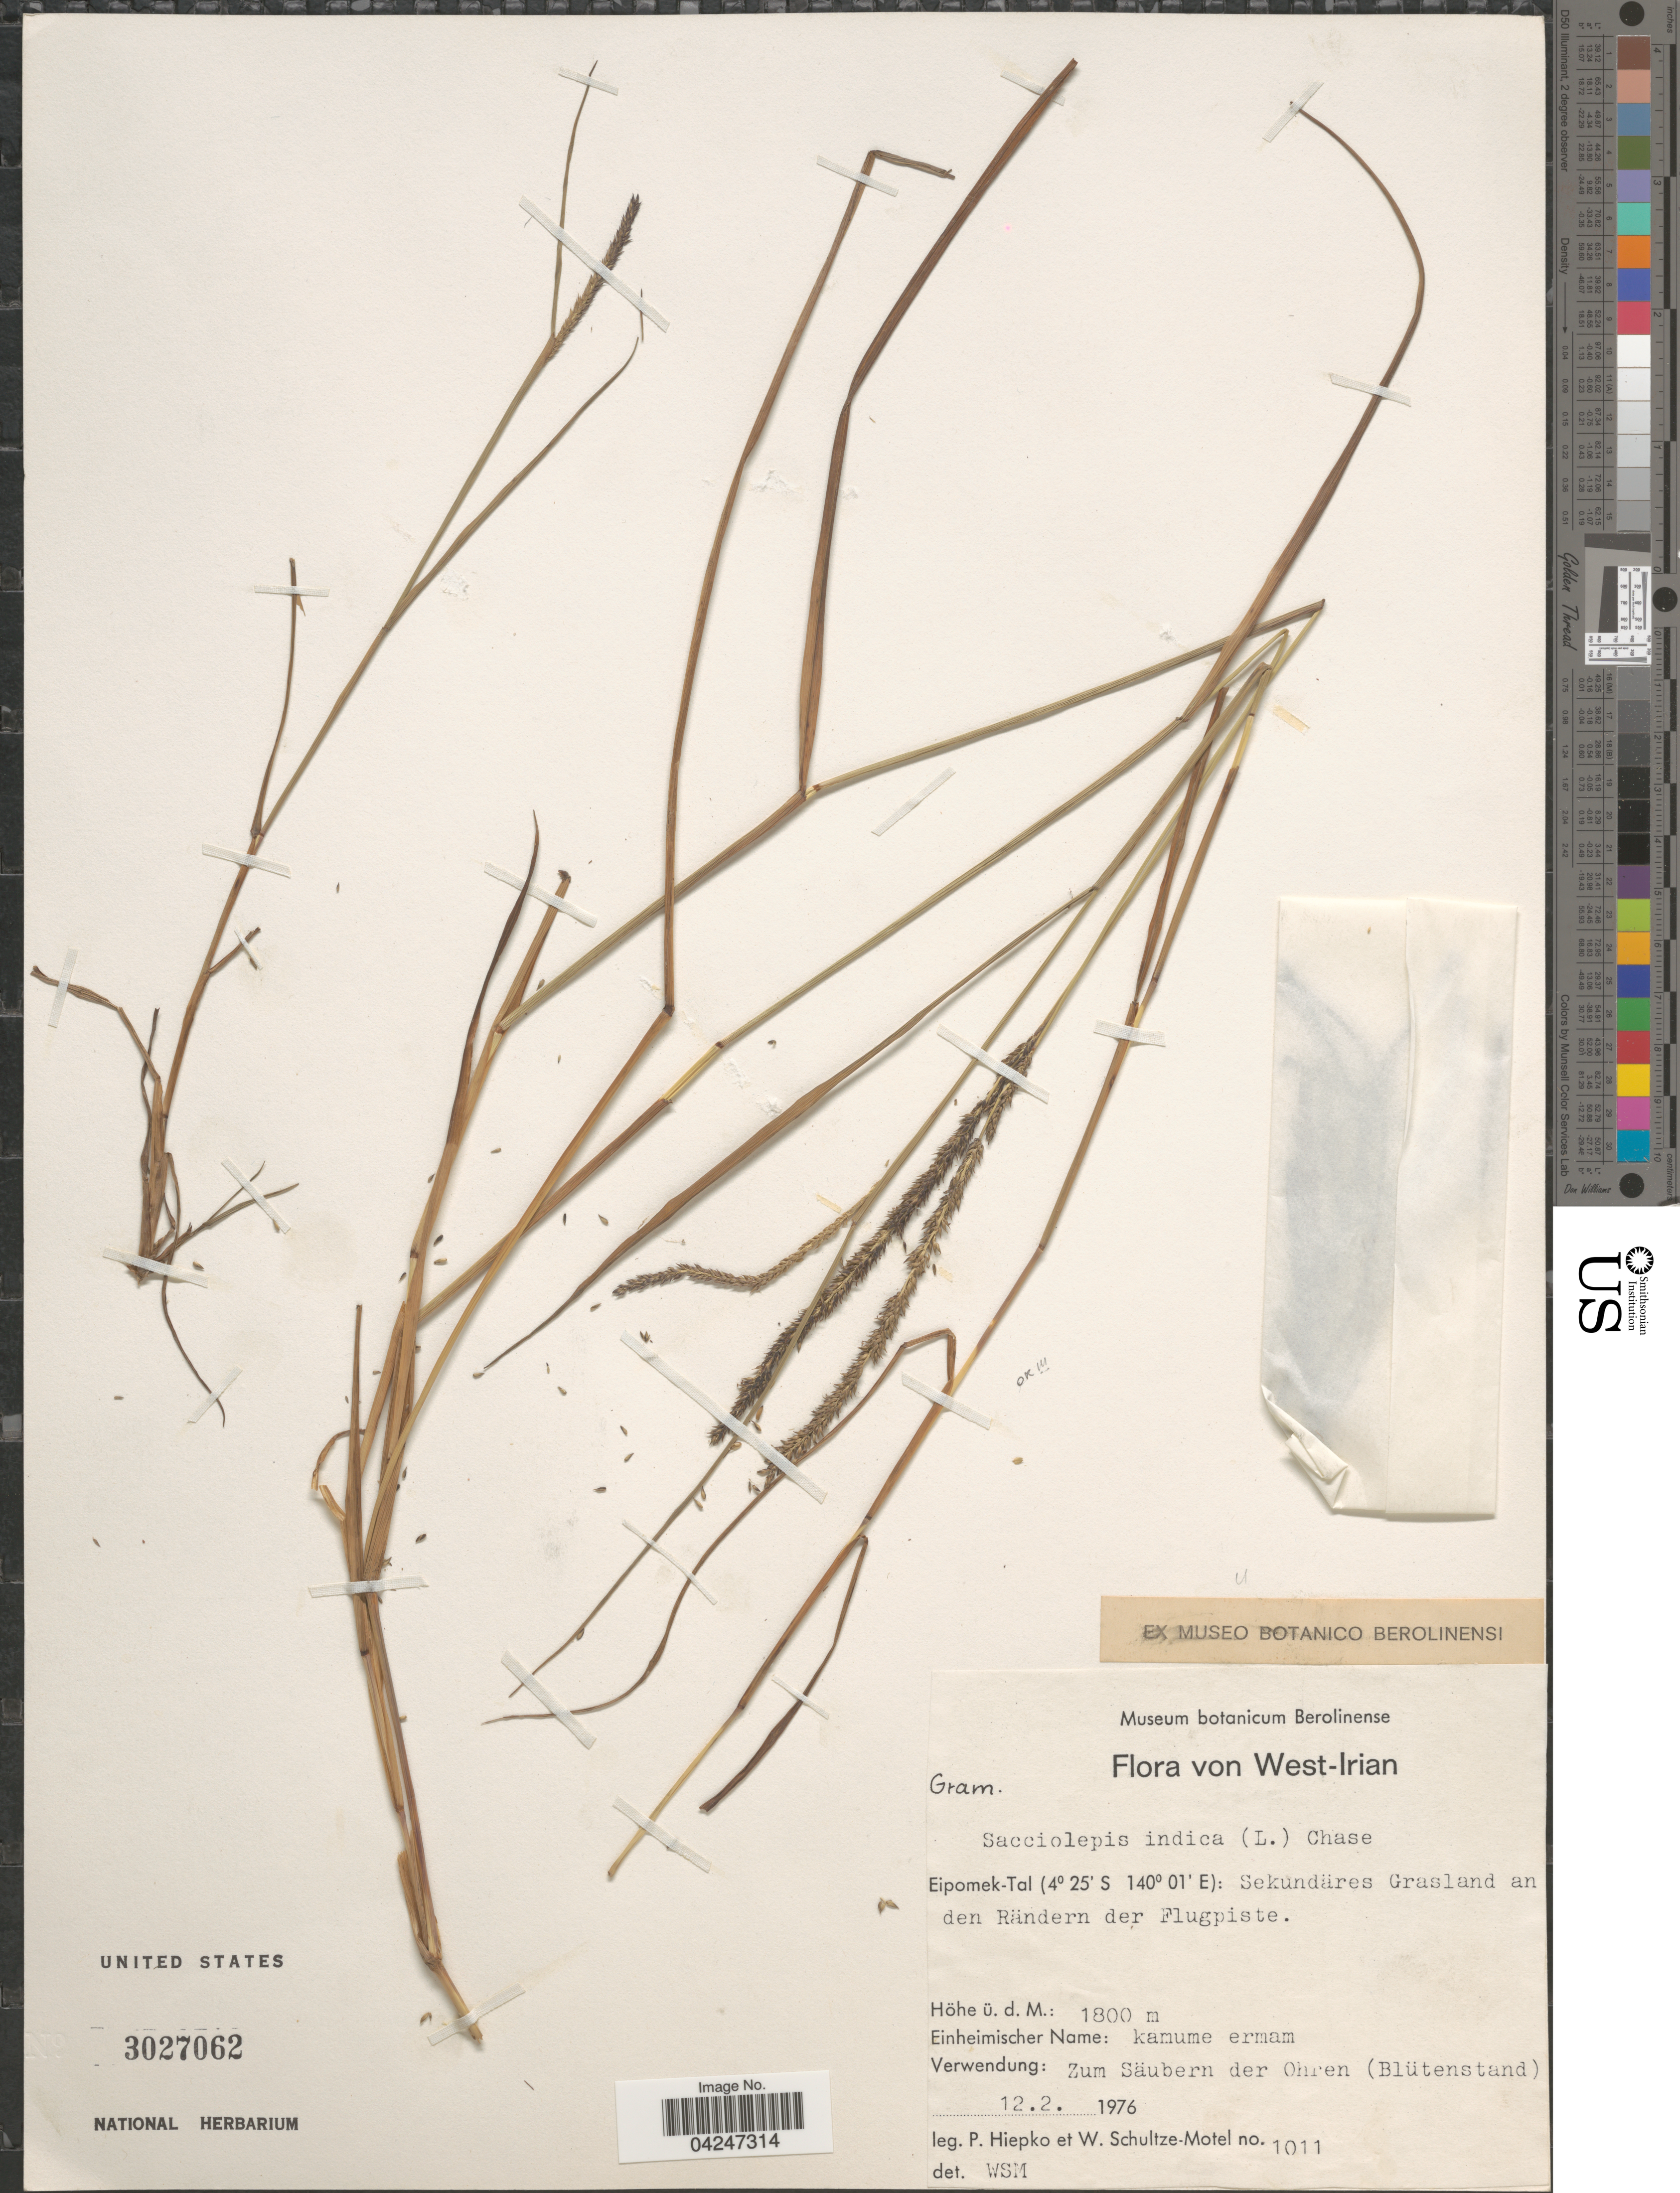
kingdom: Plantae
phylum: Tracheophyta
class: Liliopsida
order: Poales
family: Poaceae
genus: Sacciolepis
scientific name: Sacciolepis indica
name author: (L.) Chase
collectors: P. H. Hiepko & W. Schultze-Motel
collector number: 1011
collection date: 1976-02-12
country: Indonesia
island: New Guinea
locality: West-Irian. Eipomek-Tal: Sekundäres Grasland an den Rändern der Flugpiste. Zum Säubern der Ohren (Blütenstand).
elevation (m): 1800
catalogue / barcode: US 3027062